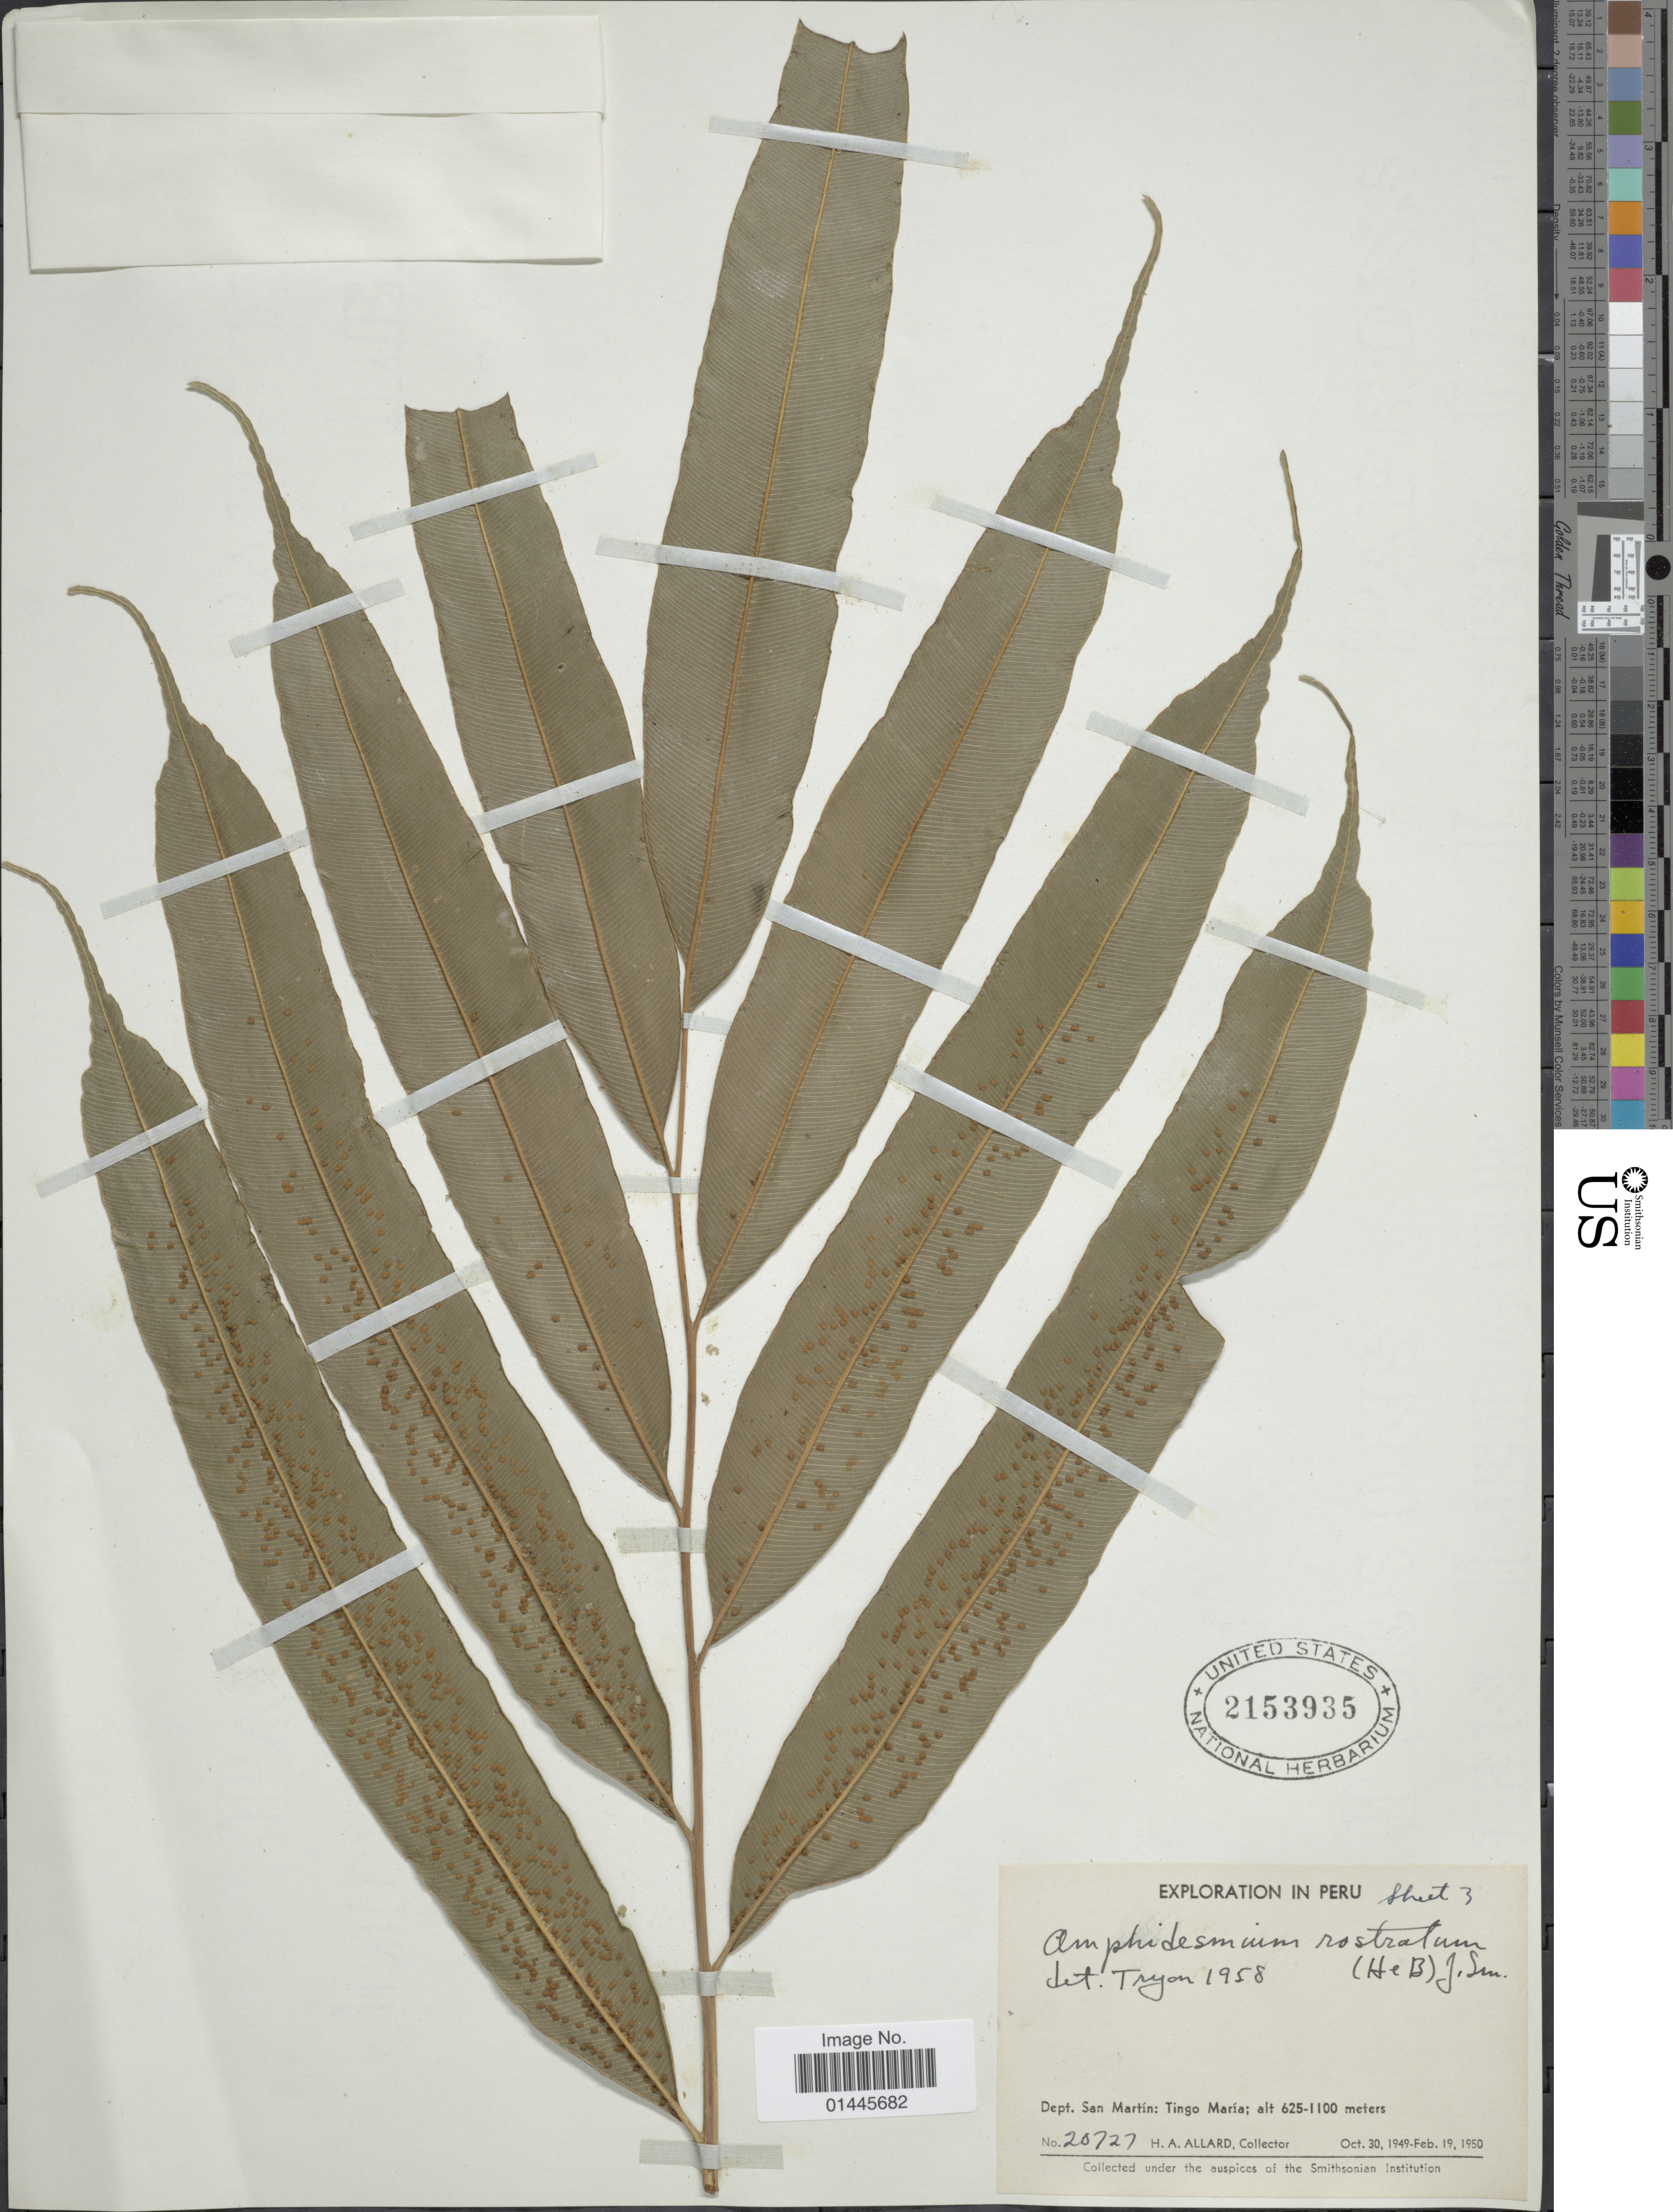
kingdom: Plantae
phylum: Tracheophyta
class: Polypodiopsida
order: Cyatheales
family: Metaxyaceae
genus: Metaxya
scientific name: Metaxya rostrata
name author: (Kunth) C. Presl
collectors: H. A. Allard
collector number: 20727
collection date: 1949-10-30/1950-02-19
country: Peru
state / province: San Martín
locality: Tingo Maria.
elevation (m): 625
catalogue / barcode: US 2153935